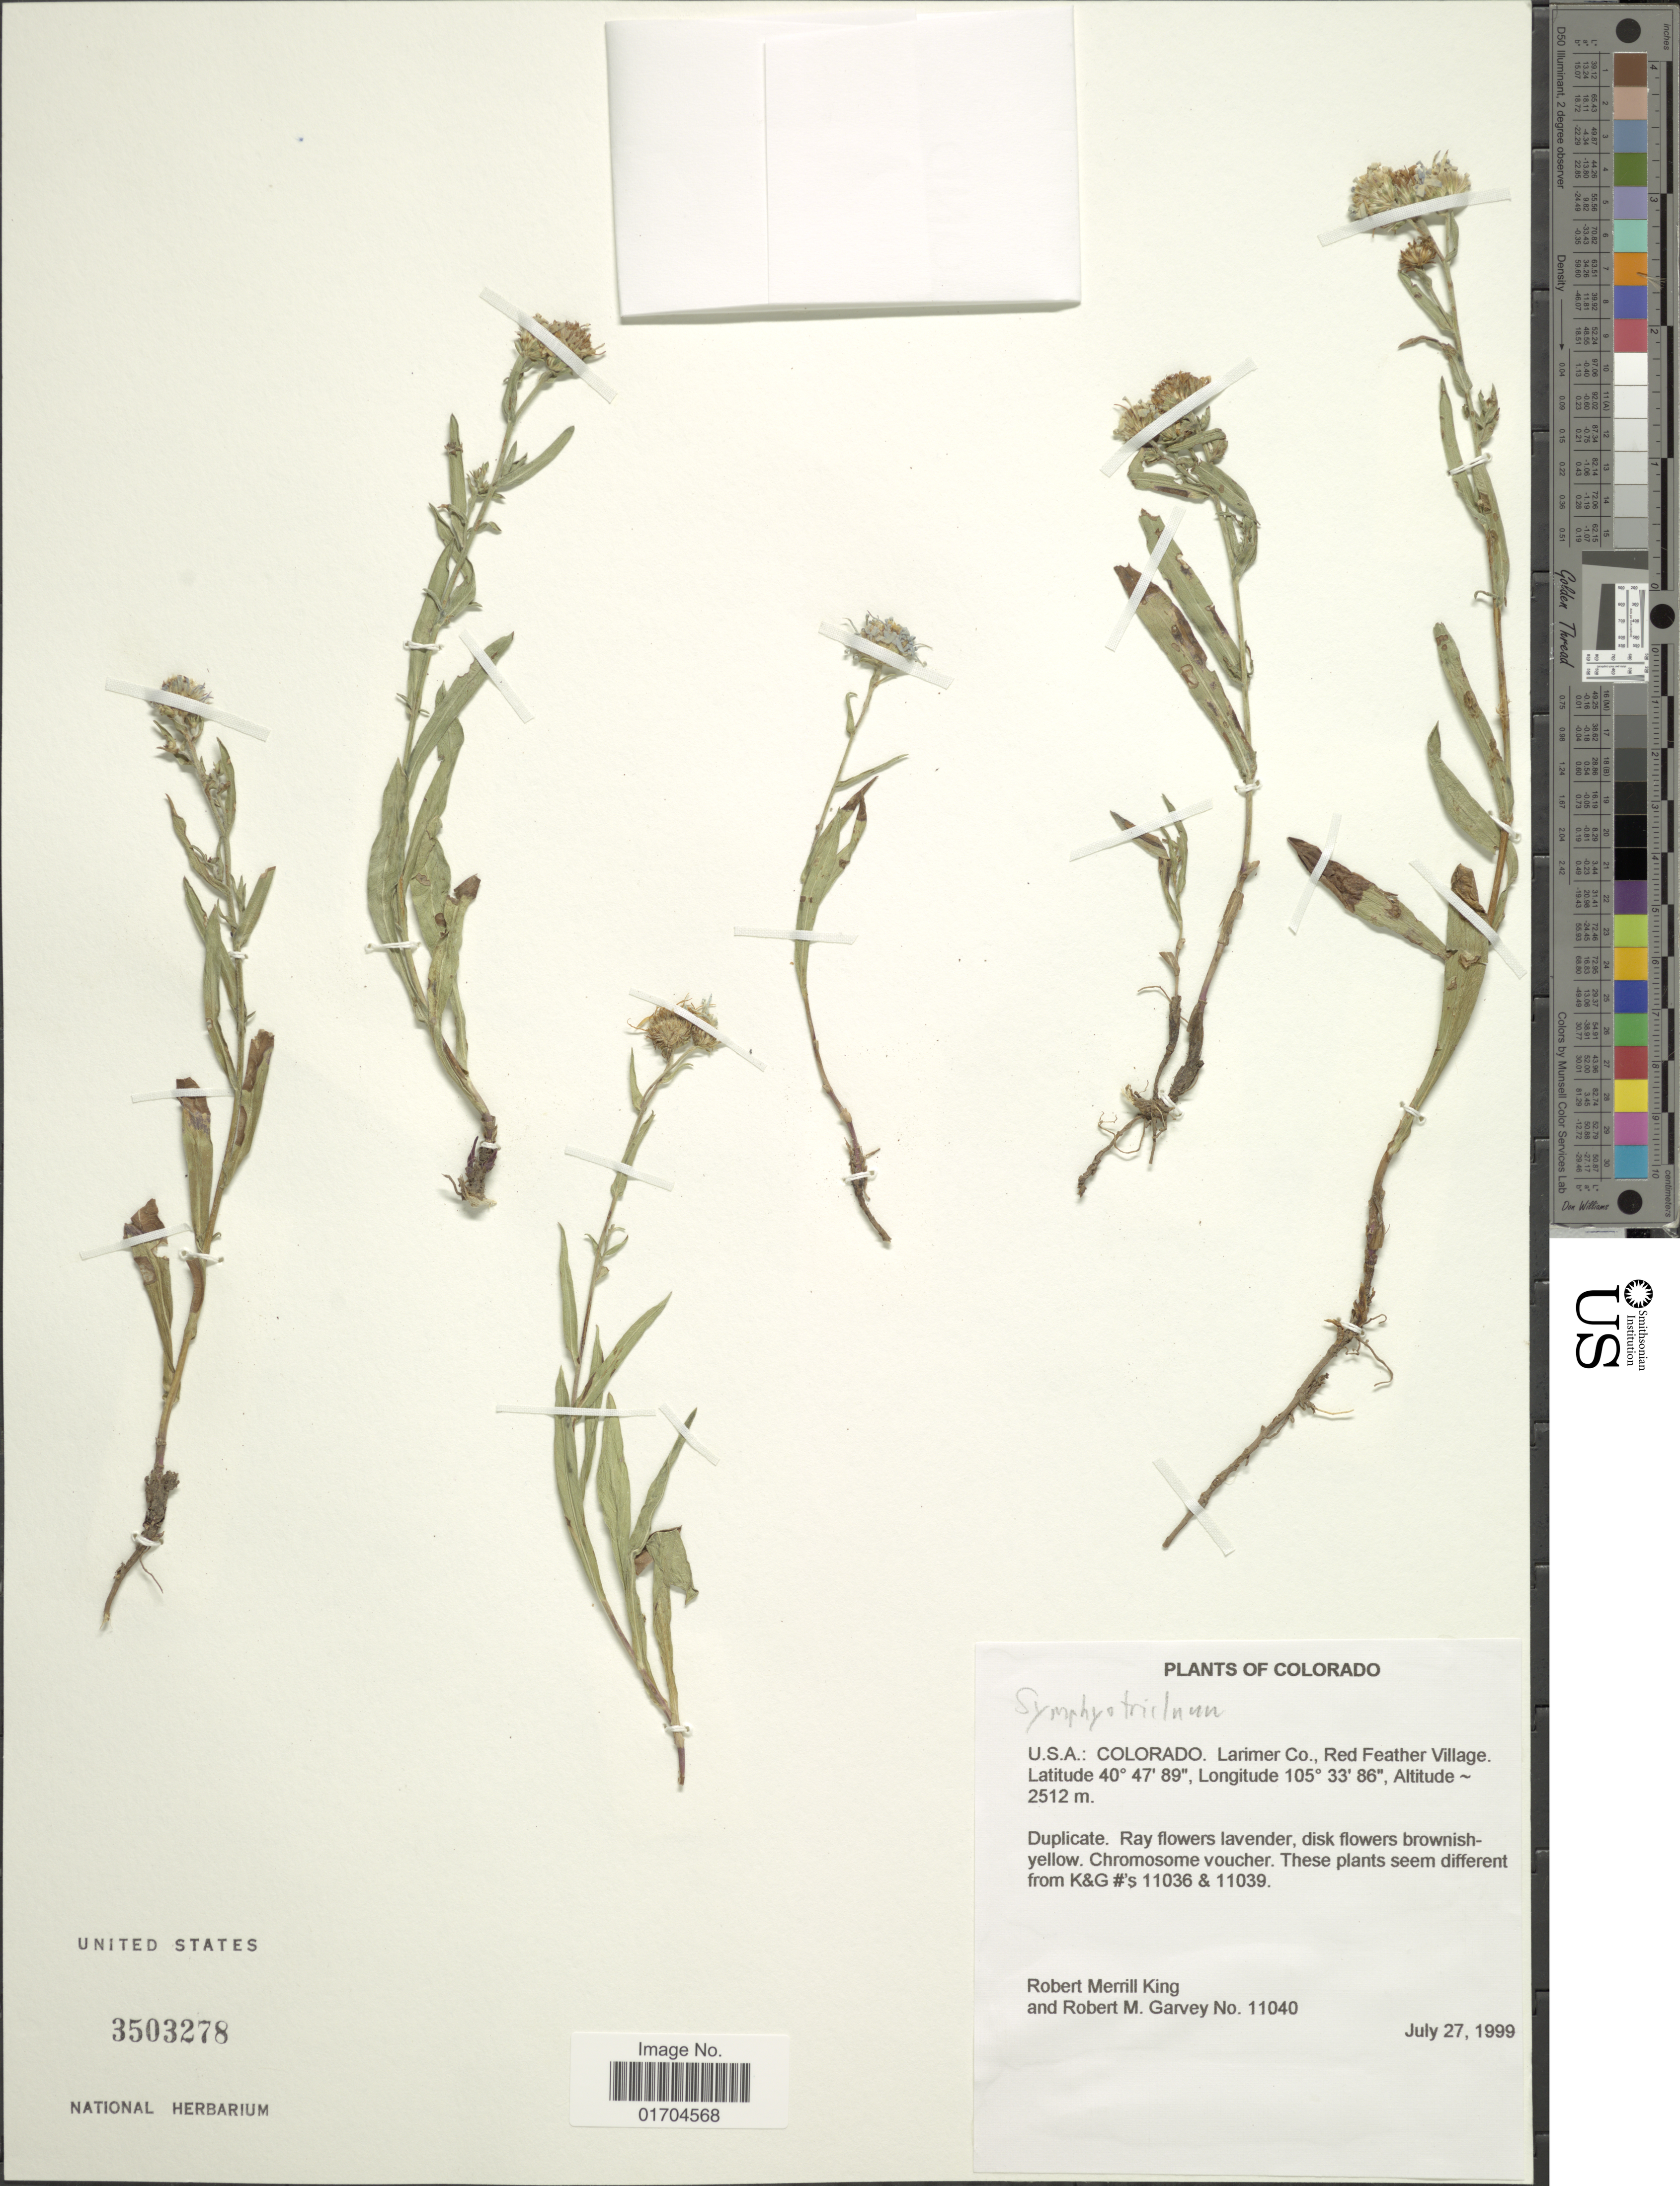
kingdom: Plantae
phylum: Tracheophyta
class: Magnoliopsida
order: Asterales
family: Asteraceae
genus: Symphyotrichum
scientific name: Symphyotrichum sp.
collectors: R. M. King & R. Garvey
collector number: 11040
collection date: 1999-07-27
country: United States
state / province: Colorado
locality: U.S.A. Larimer Co., Red Feather Village.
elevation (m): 2512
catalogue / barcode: US 3503278